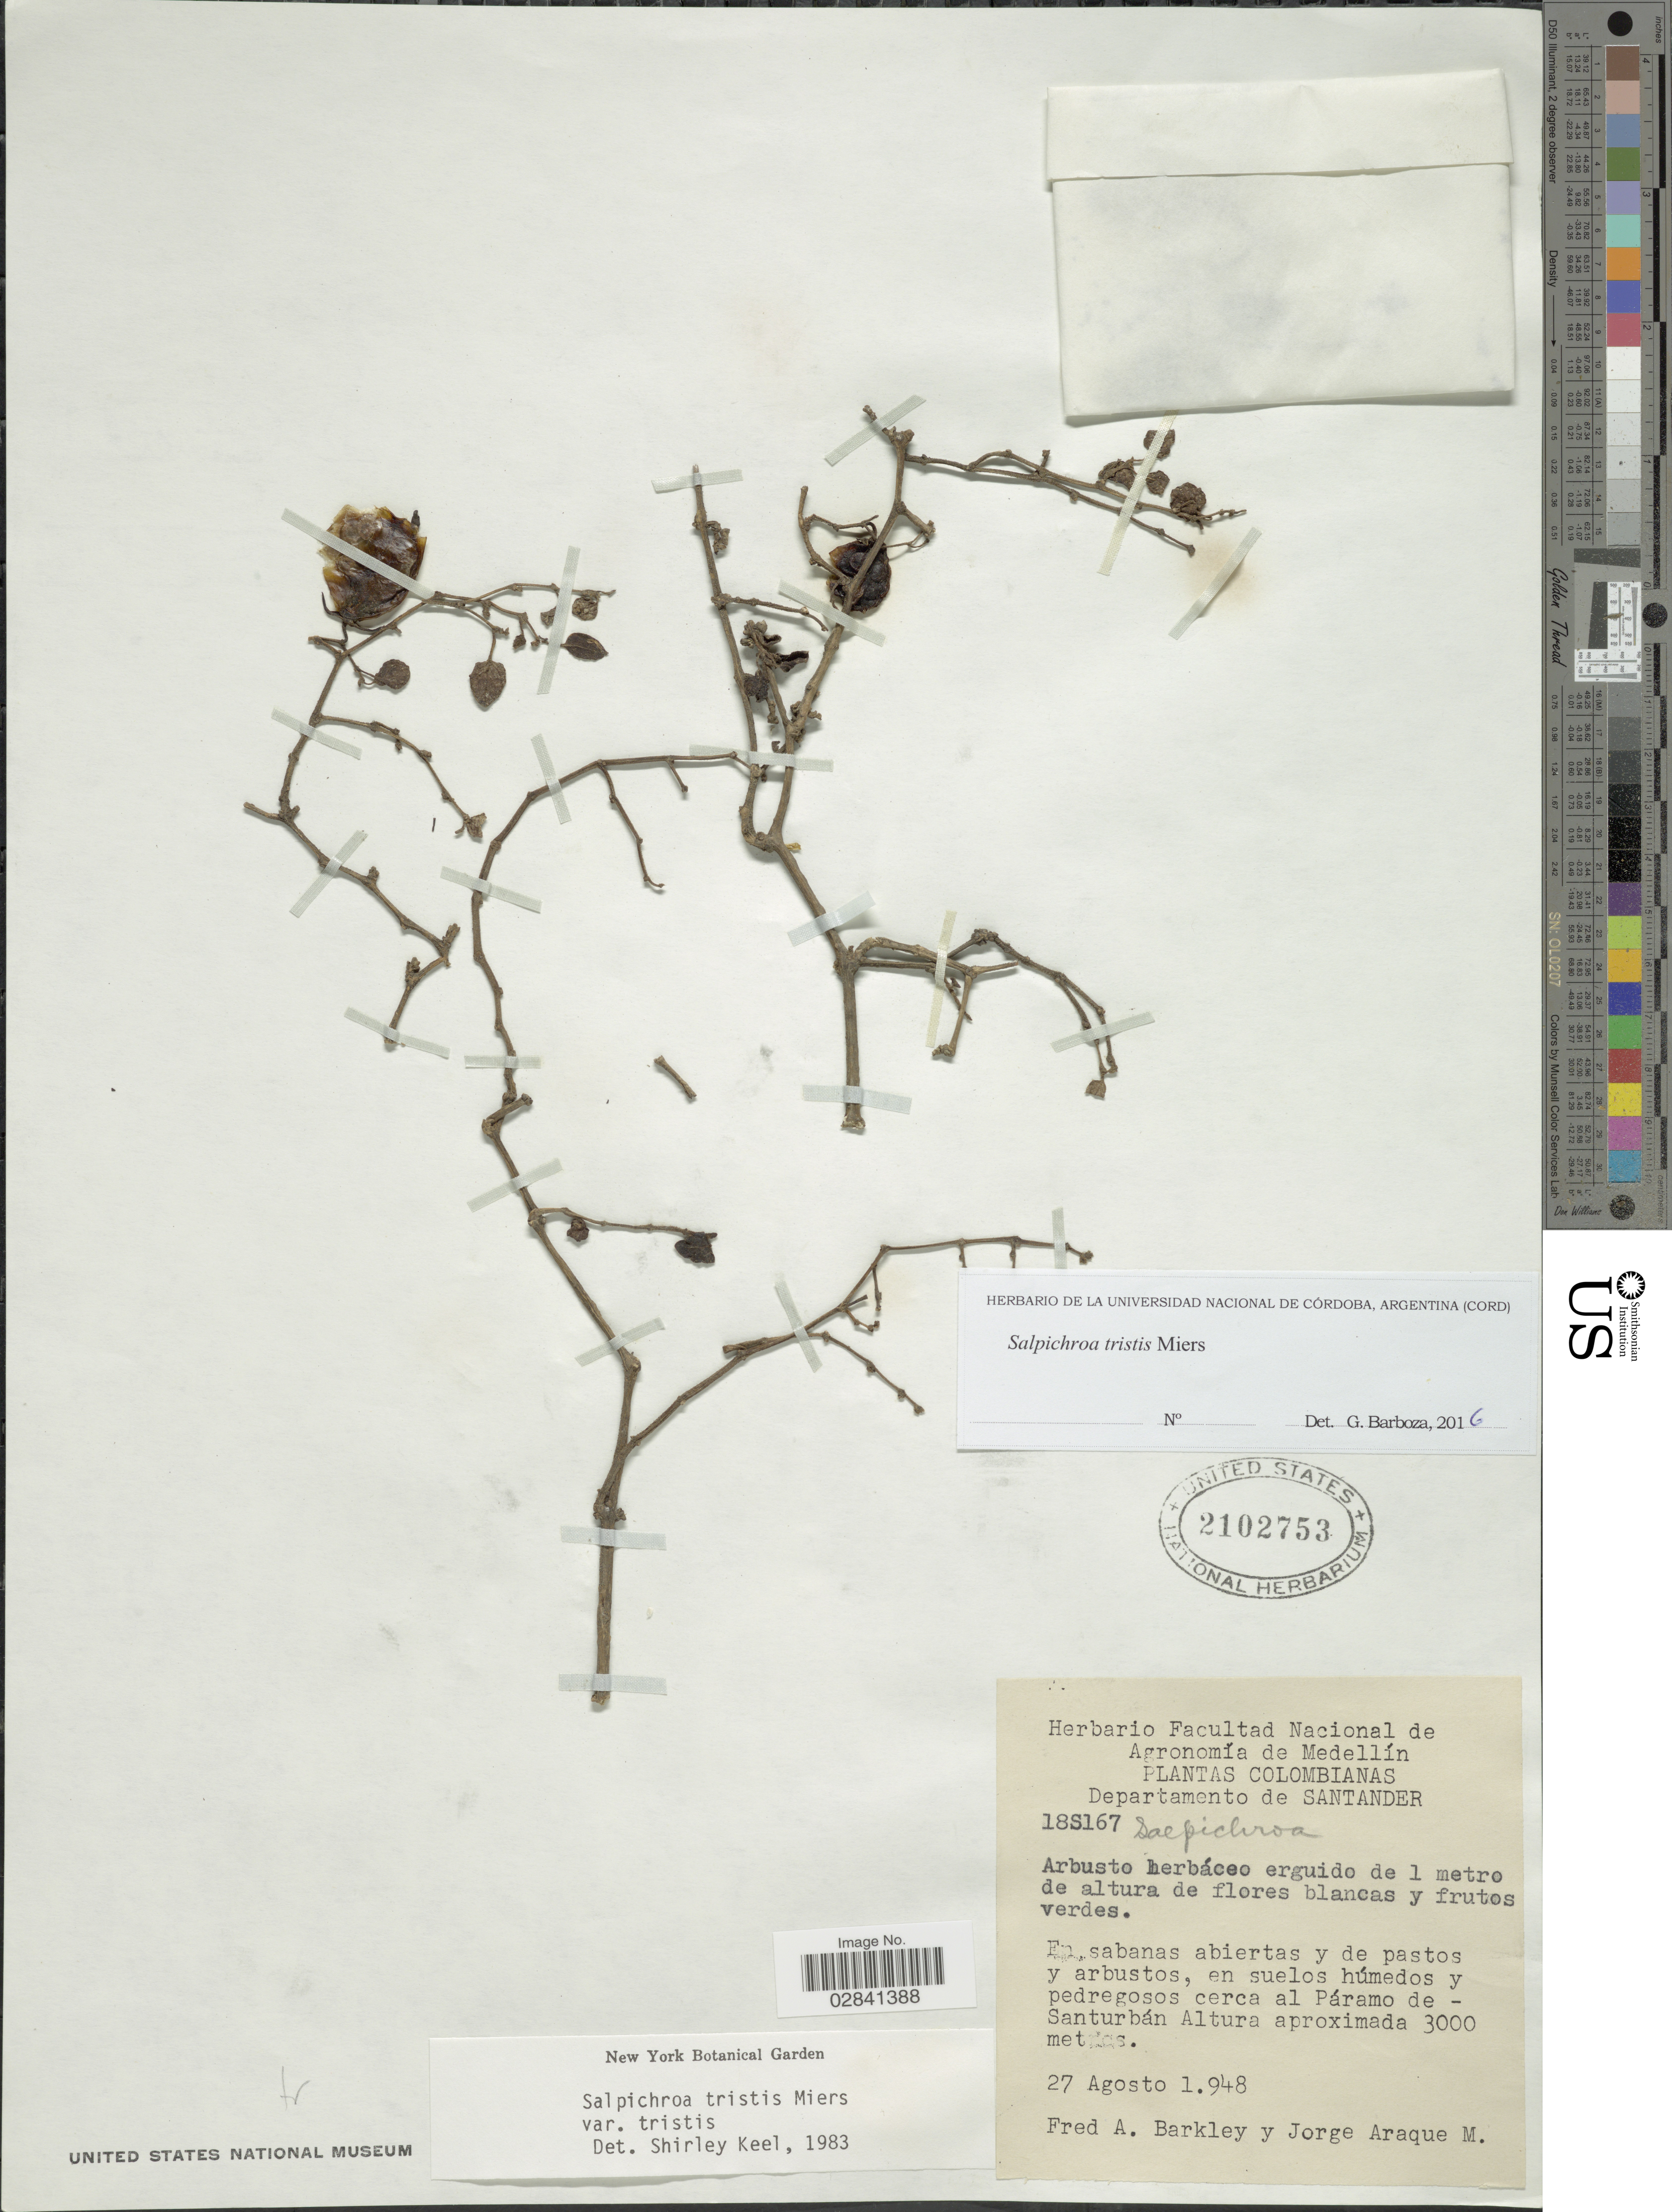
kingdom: Plantae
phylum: Tracheophyta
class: Magnoliopsida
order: Solanales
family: Solanaceae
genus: Salpichroa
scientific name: Salpichroa tristis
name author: Walp.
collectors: F. A. Barkley & J. Araque Molina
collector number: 18S167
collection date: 1948-08-27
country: Colombia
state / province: Santander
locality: Departamento de Santander. En sabanas abiertas y de pastos y arbustos, en suelos húmedos y pedregosos cerca al Páramo de- Santurbán.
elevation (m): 3000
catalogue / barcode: US 2102753